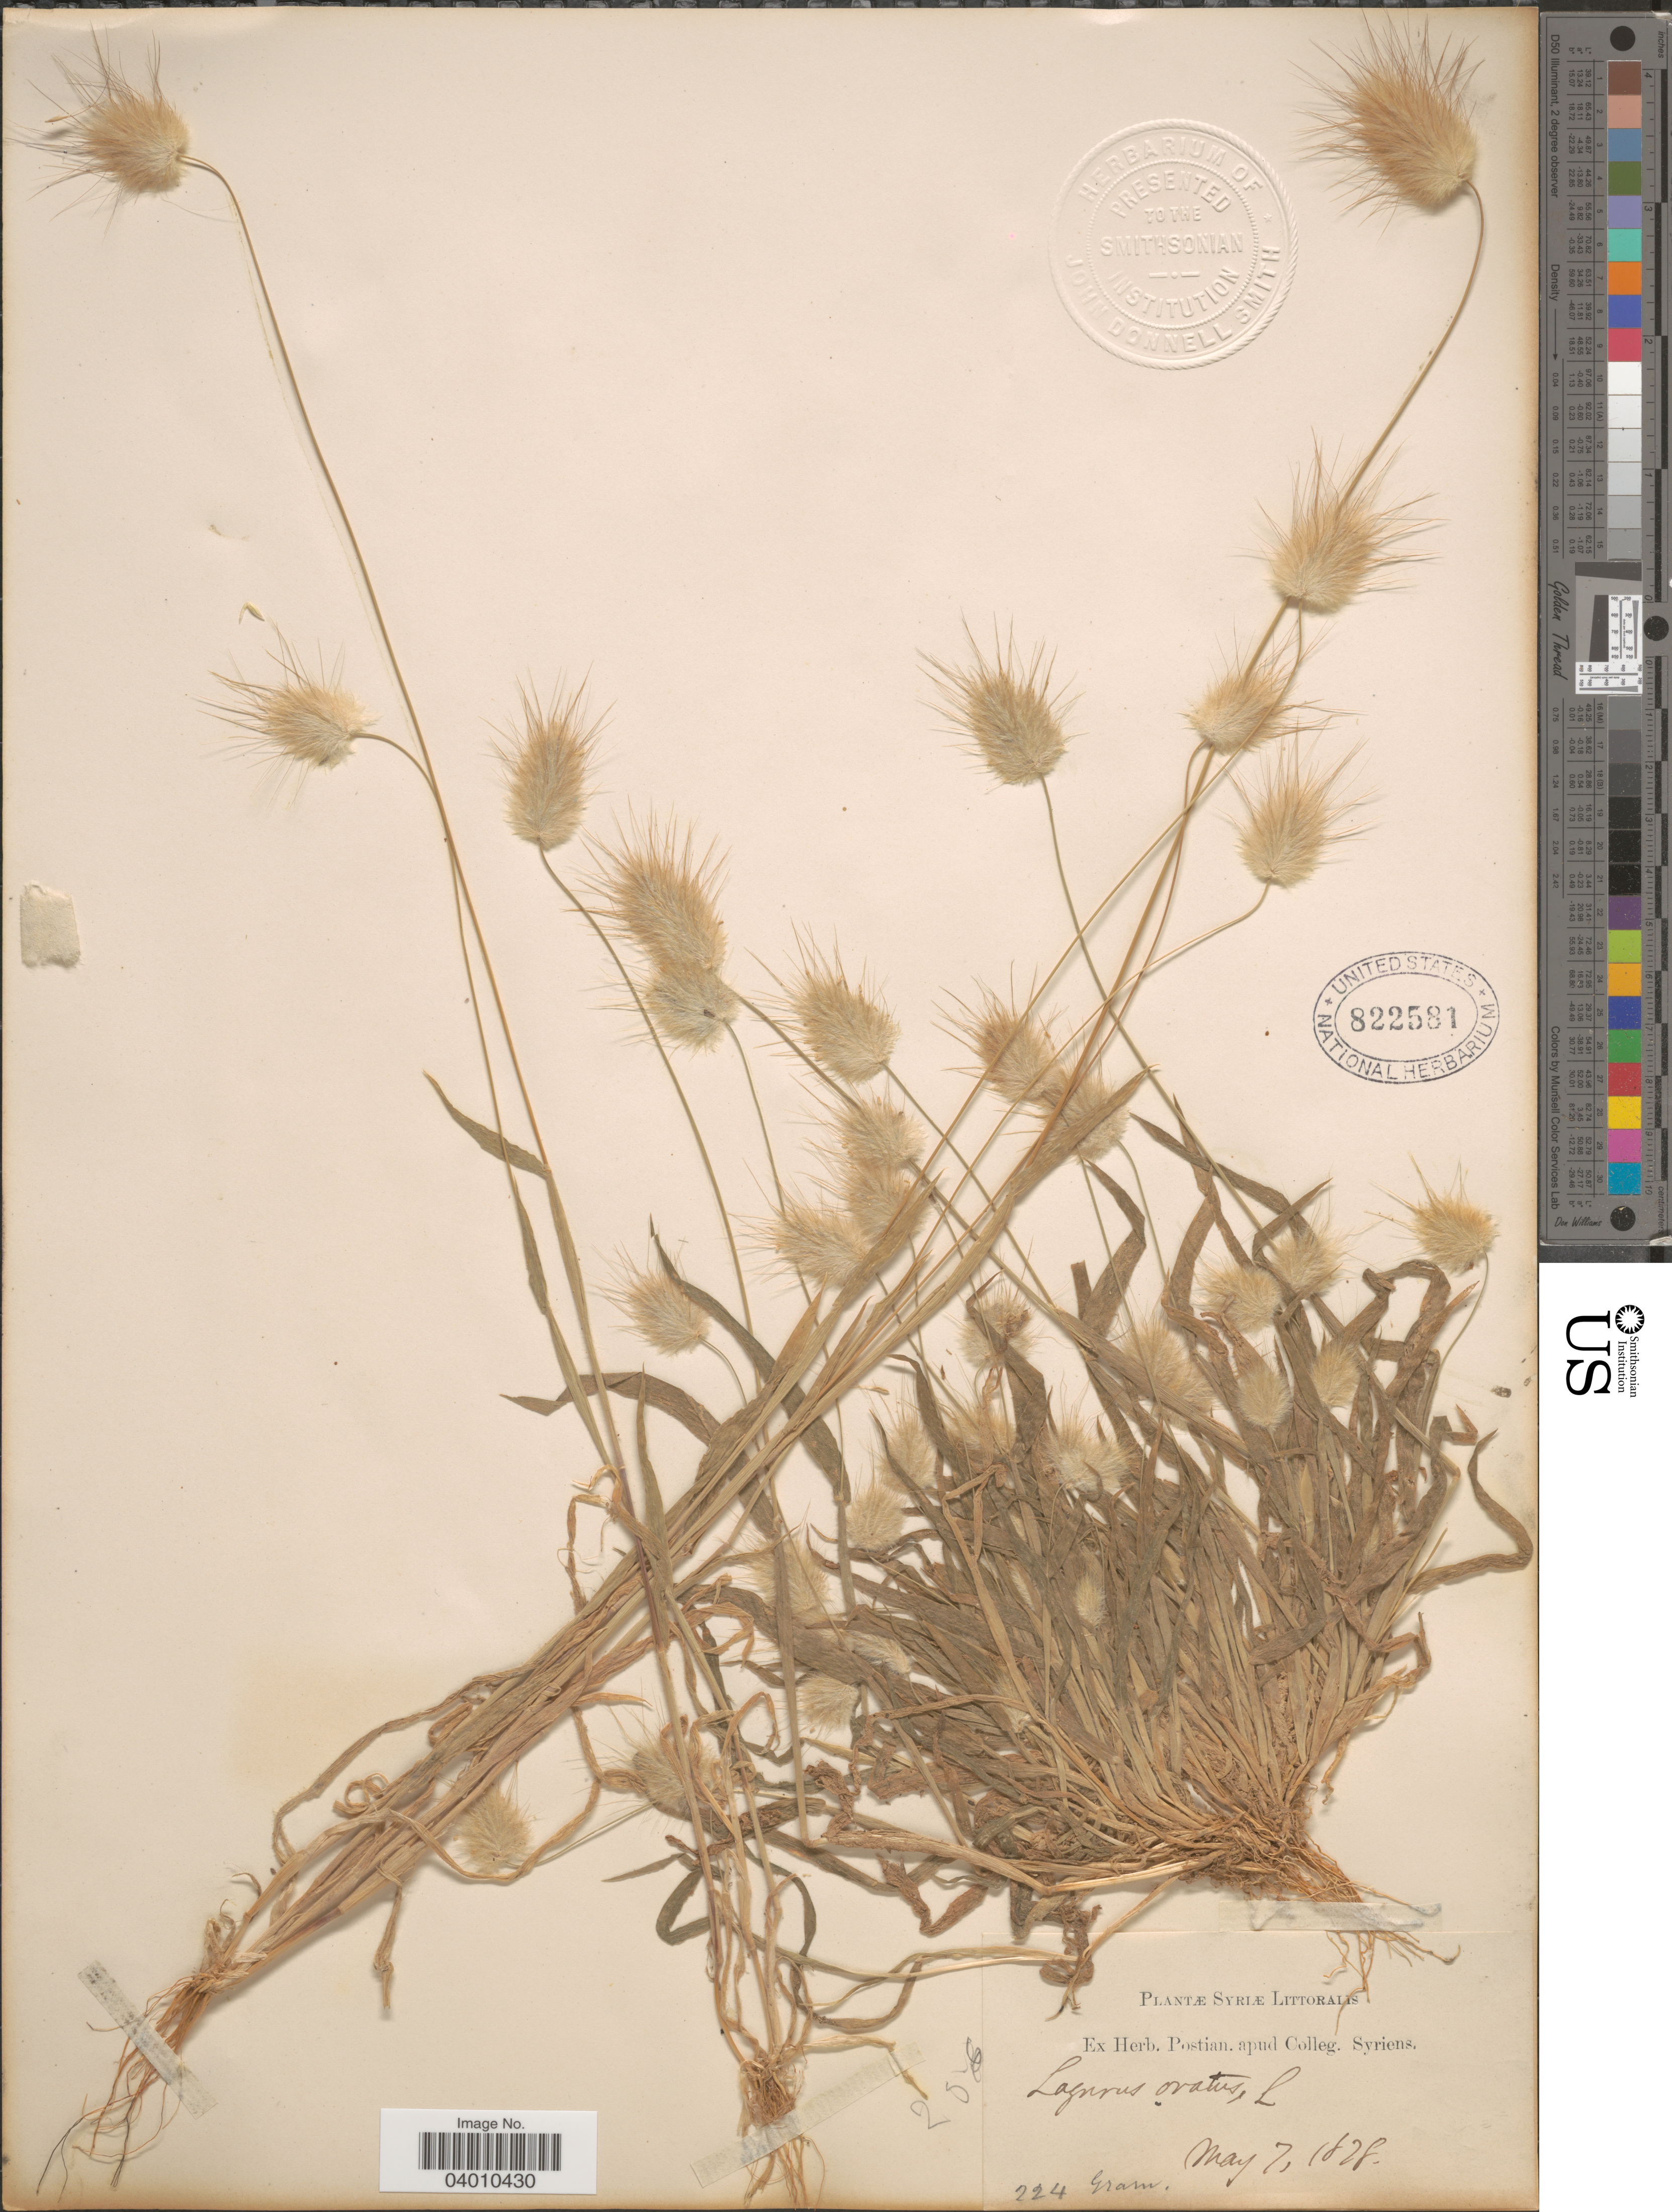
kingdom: Plantae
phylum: Tracheophyta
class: Liliopsida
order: Poales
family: Poaceae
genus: Lagurus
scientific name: Lagurus ovatus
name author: L.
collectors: ex herb. Postian. apud Colleg. Syriens. Protest. USE "Fannie P. A. Shepard" (10308853) AS PRIMARY COLLECTOR INSTEAD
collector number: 224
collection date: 1828-05-07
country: Syria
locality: Syriæ Littoralis.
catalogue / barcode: US 822581